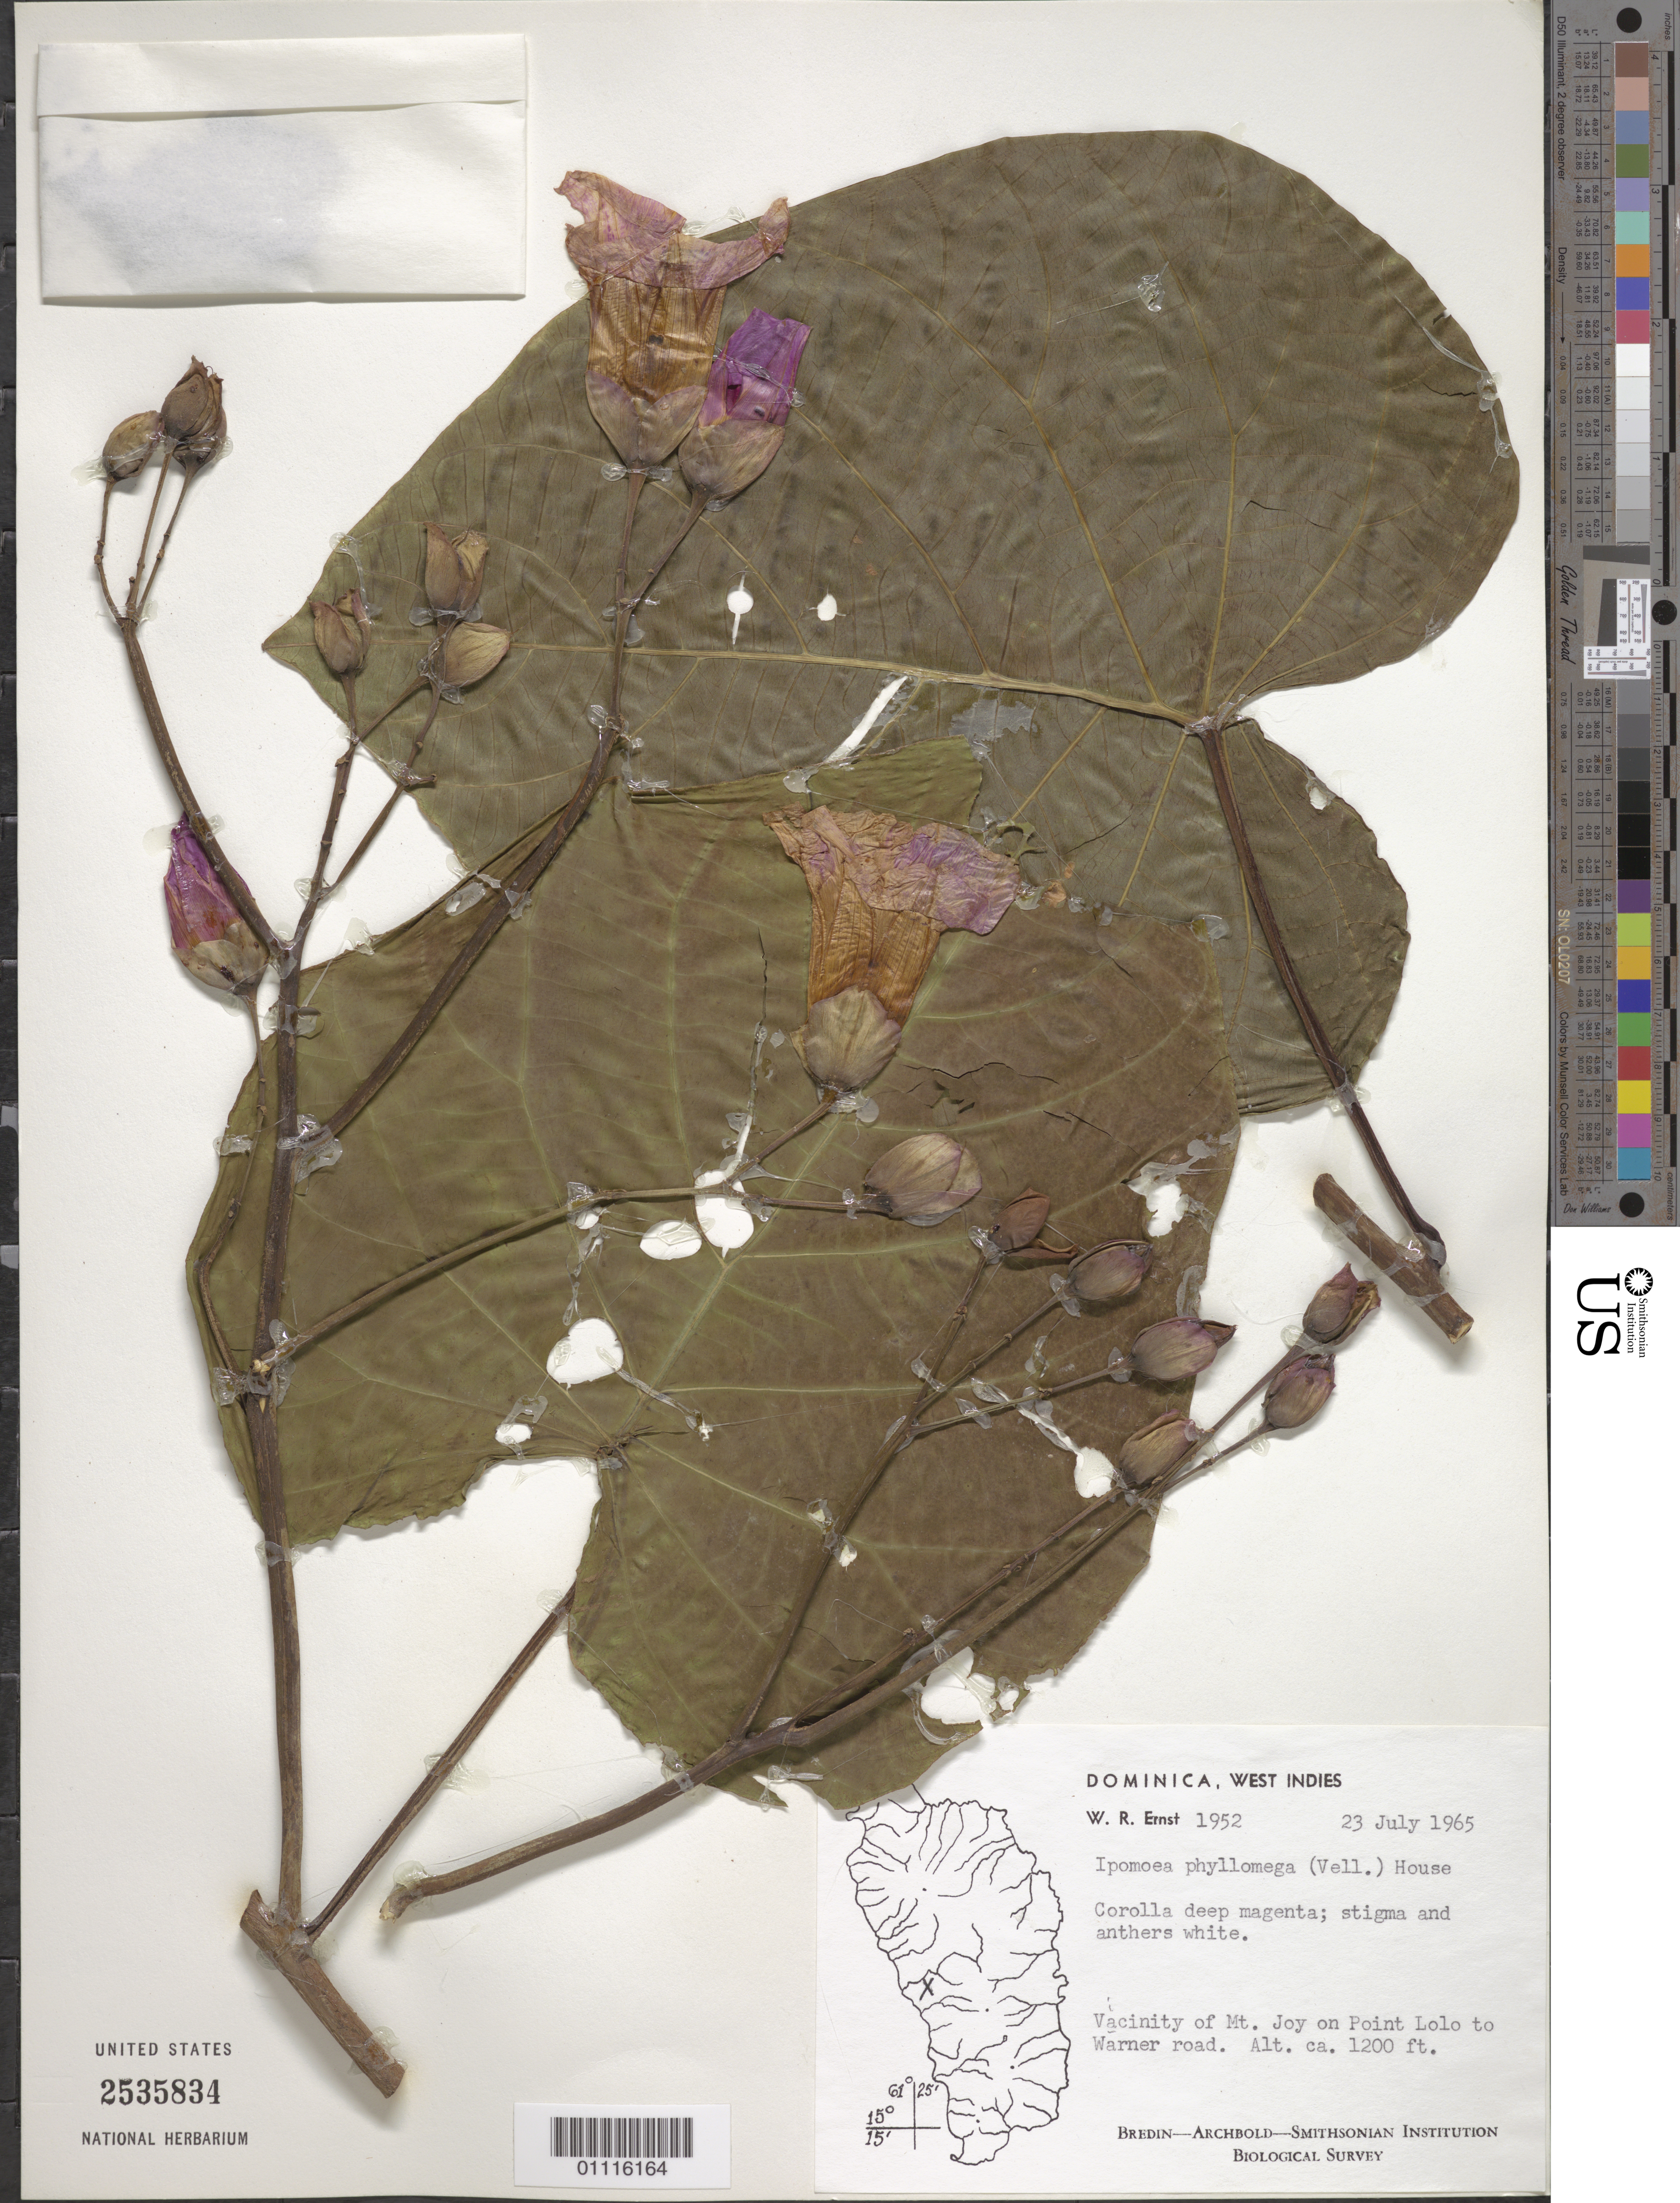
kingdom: Plantae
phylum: Tracheophyta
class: Magnoliopsida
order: Solanales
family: Convolvulaceae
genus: Ipomoea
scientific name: Ipomoea phyllomega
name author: (Vell.) House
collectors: W. R. Ernst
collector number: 1952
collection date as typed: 23 Jul 1965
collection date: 1965-07-23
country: Dominica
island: Dominica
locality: Vicinity of Mt. Joy on Point Lolo to Warner road.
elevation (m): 366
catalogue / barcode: US 2535834